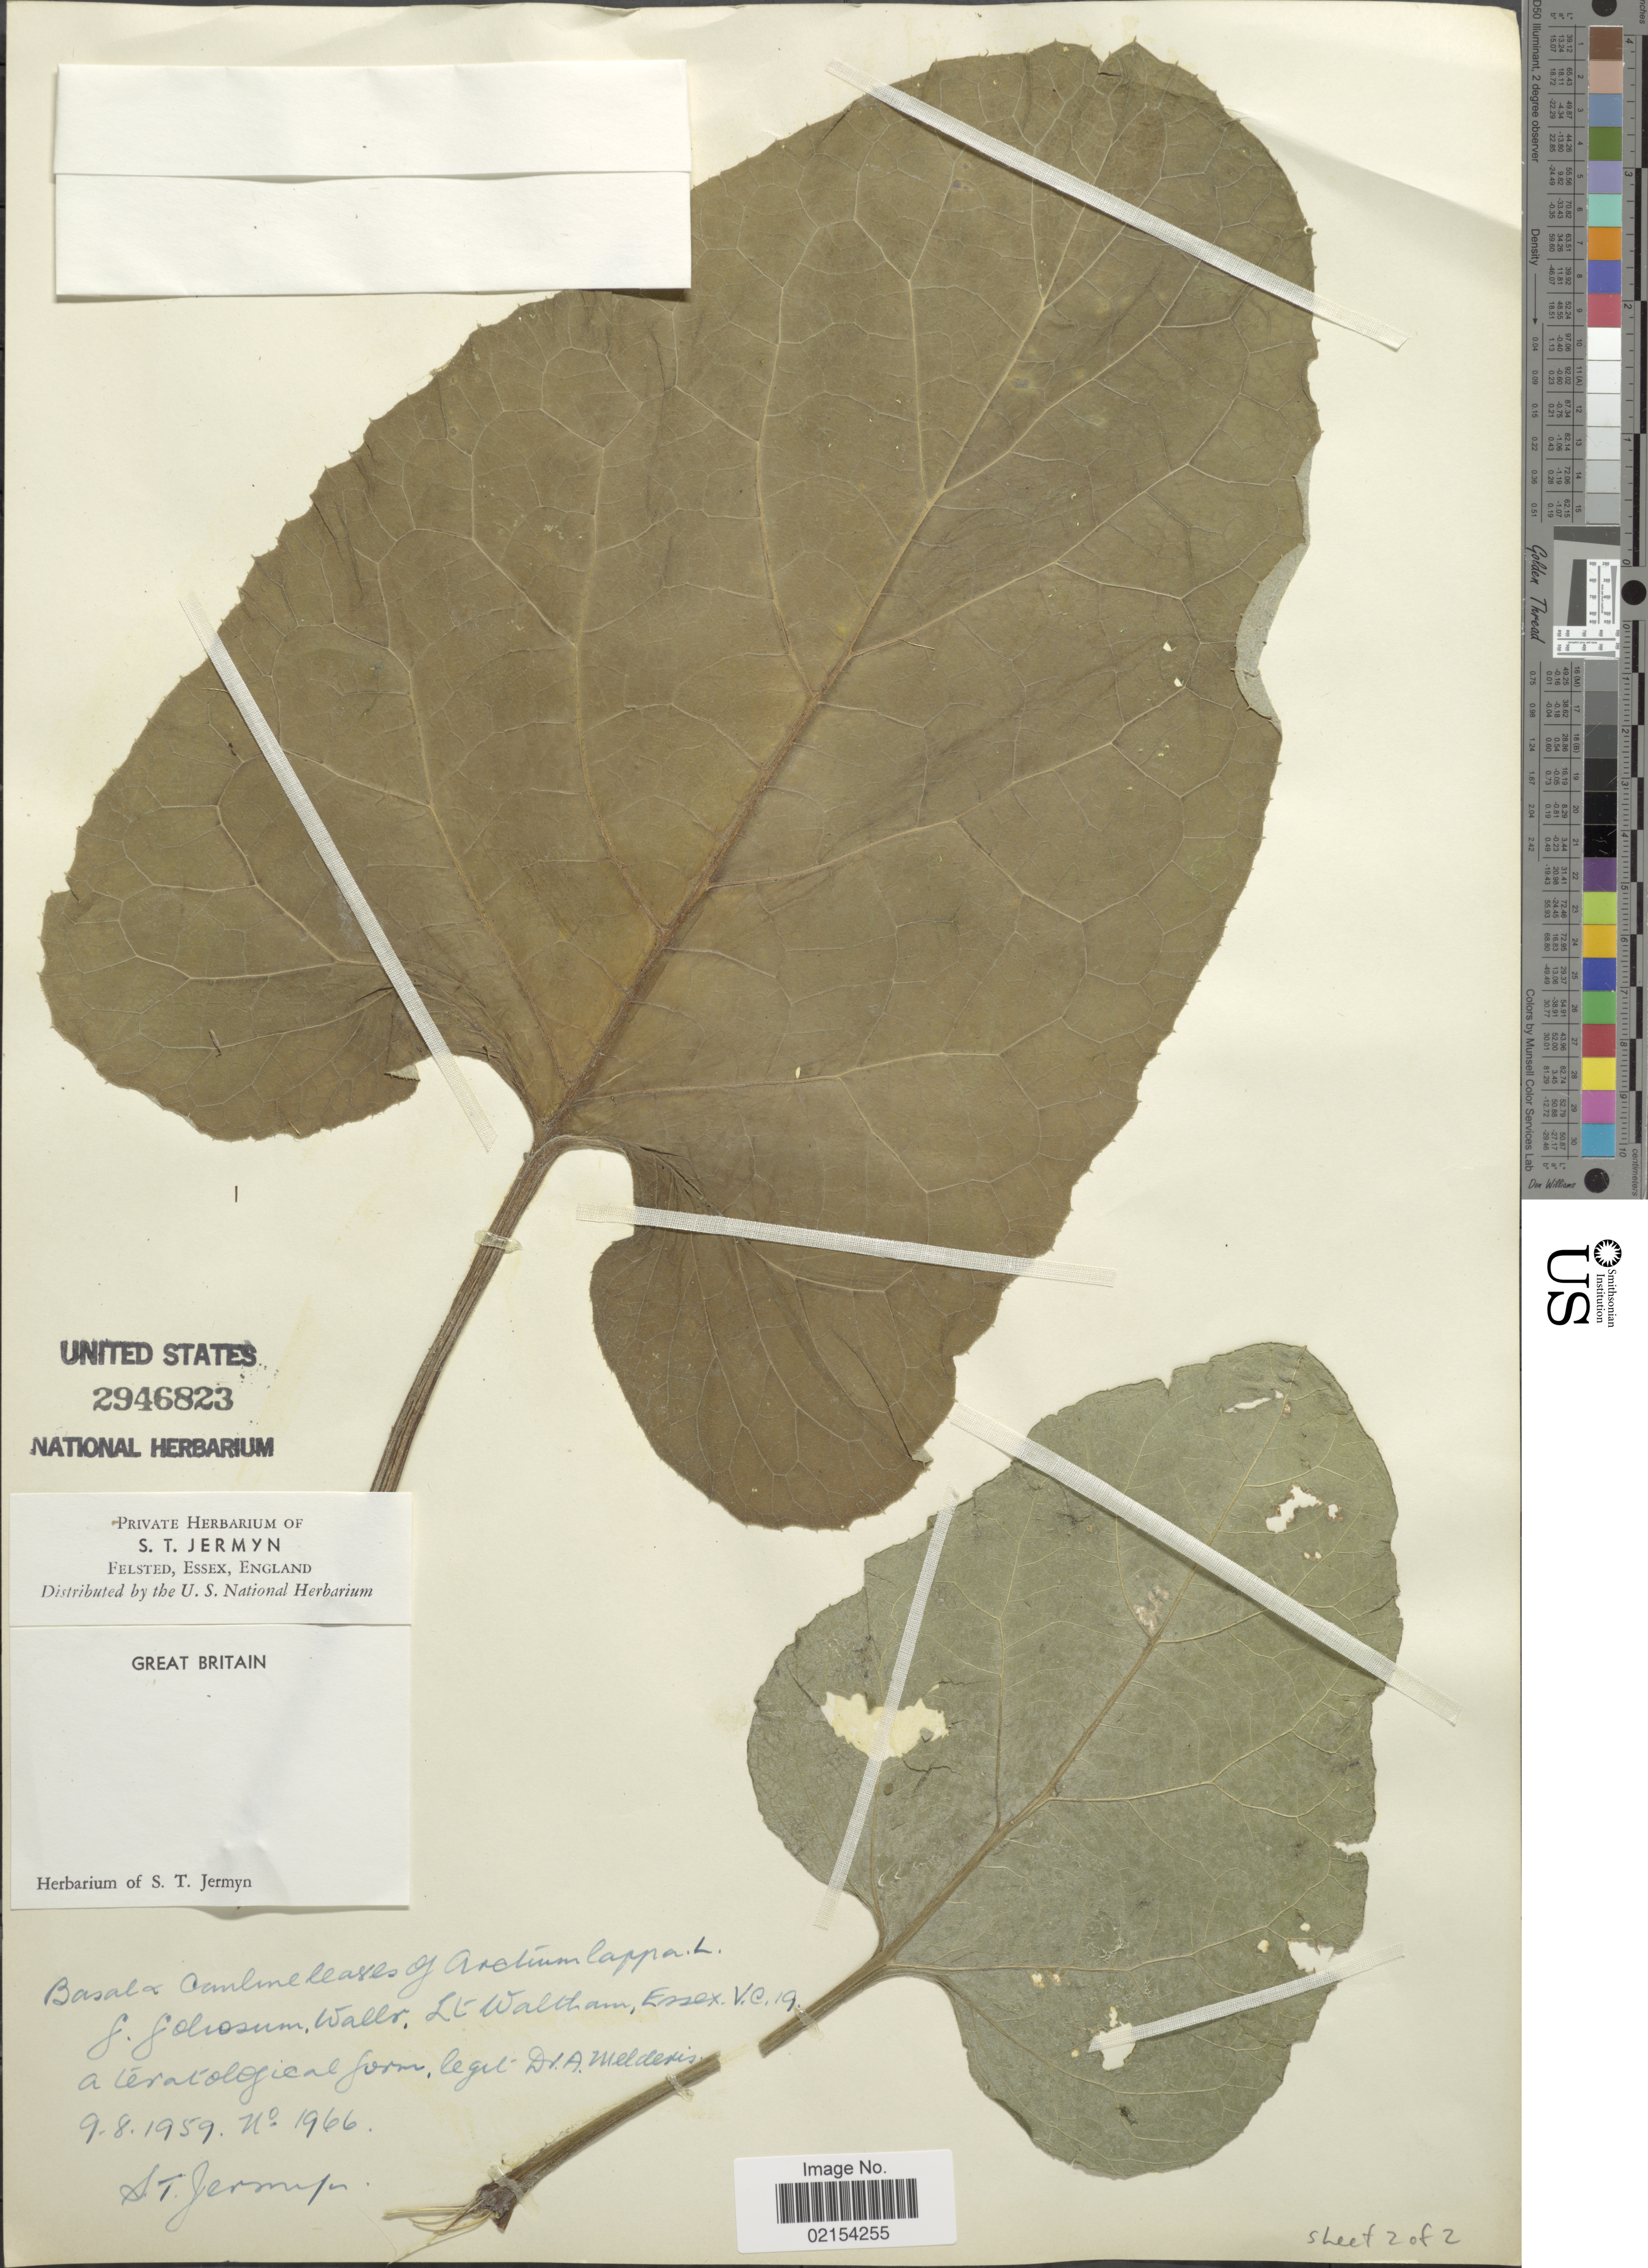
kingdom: Plantae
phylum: Tracheophyta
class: Magnoliopsida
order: Asterales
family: Asteraceae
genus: Arctium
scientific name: Arctium lappa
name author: L.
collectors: A. Melderis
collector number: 1966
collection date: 1959-08-09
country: United Kingdom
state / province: England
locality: Walls, Lt. (Little) Waltham, Essex. V.C. 19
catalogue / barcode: US 2946823